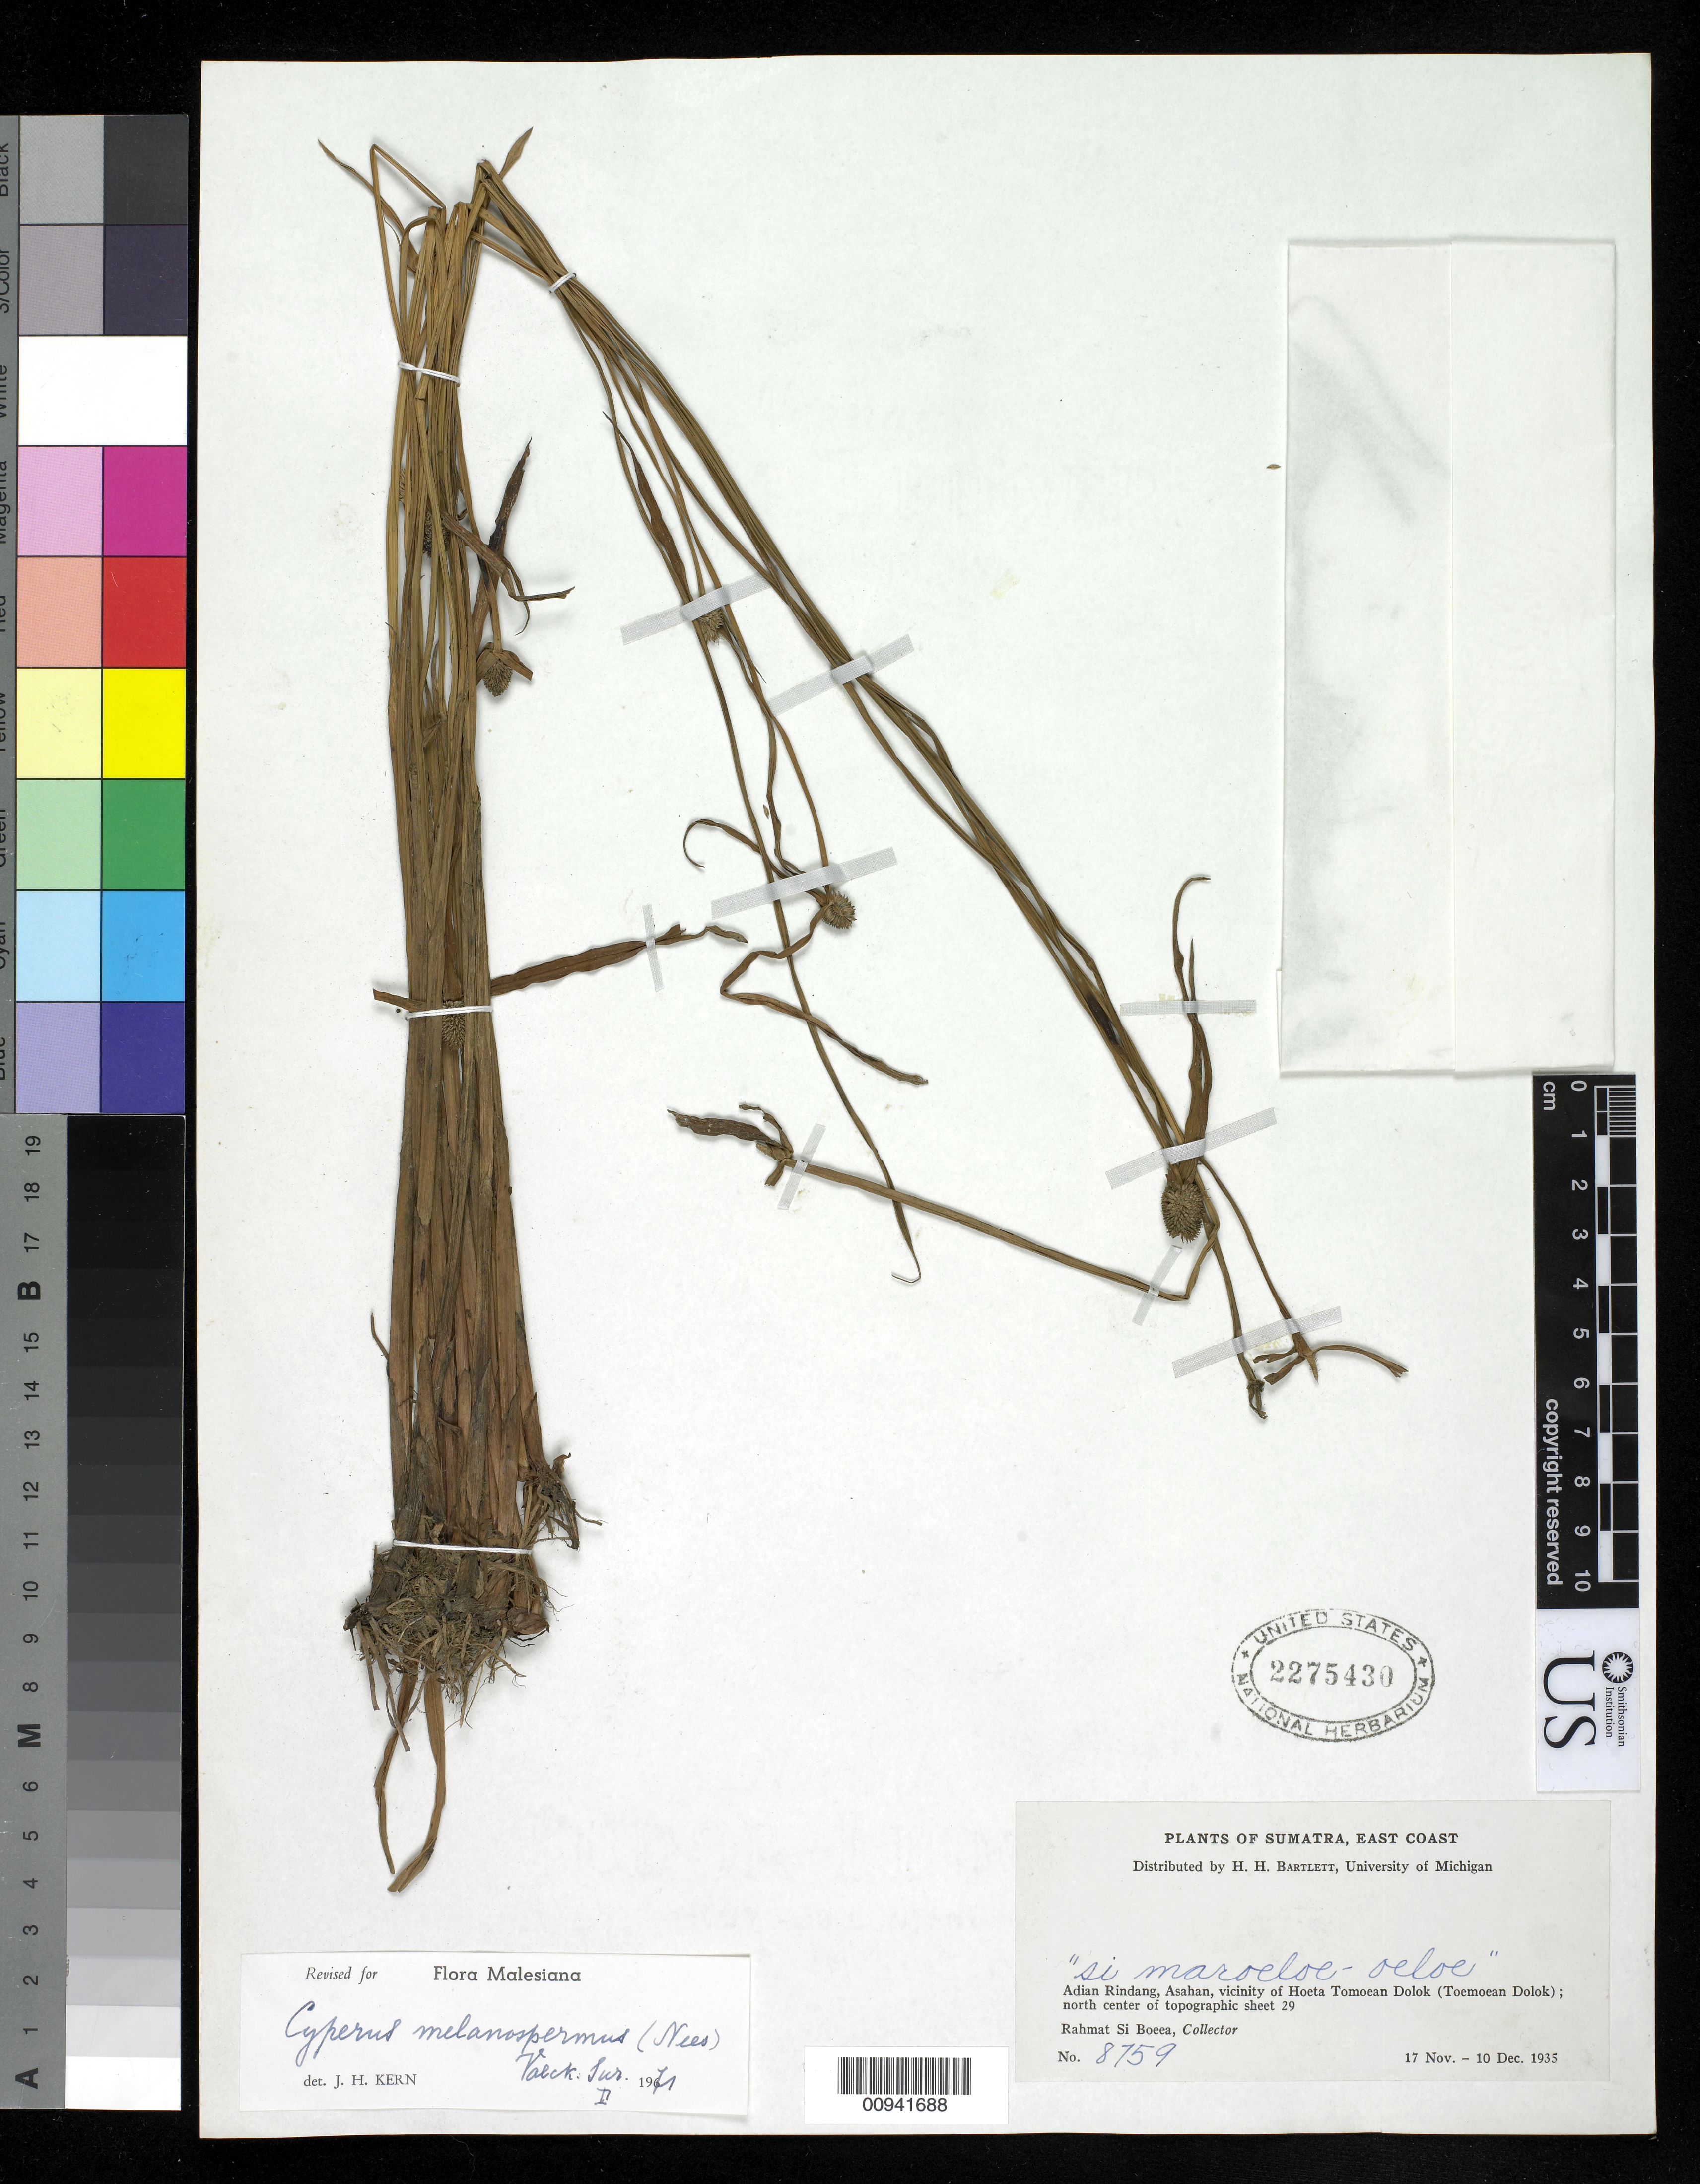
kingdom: Plantae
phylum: Tracheophyta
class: Liliopsida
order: Poales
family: Cyperaceae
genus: Cyperus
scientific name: Cyperus melanospermus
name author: (Nees) Valck. Sur.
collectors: Rahmat Si Boeea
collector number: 8759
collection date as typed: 17 Nov 1935 to 10 Dec 1935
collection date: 1935-11-17/1935-12-10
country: Indonesia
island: Sumatra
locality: East Coast;Adian rindang, Asahan, vicinity of Hoeta tomoen dolok (Toemoean Dolok).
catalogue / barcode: US 2275430